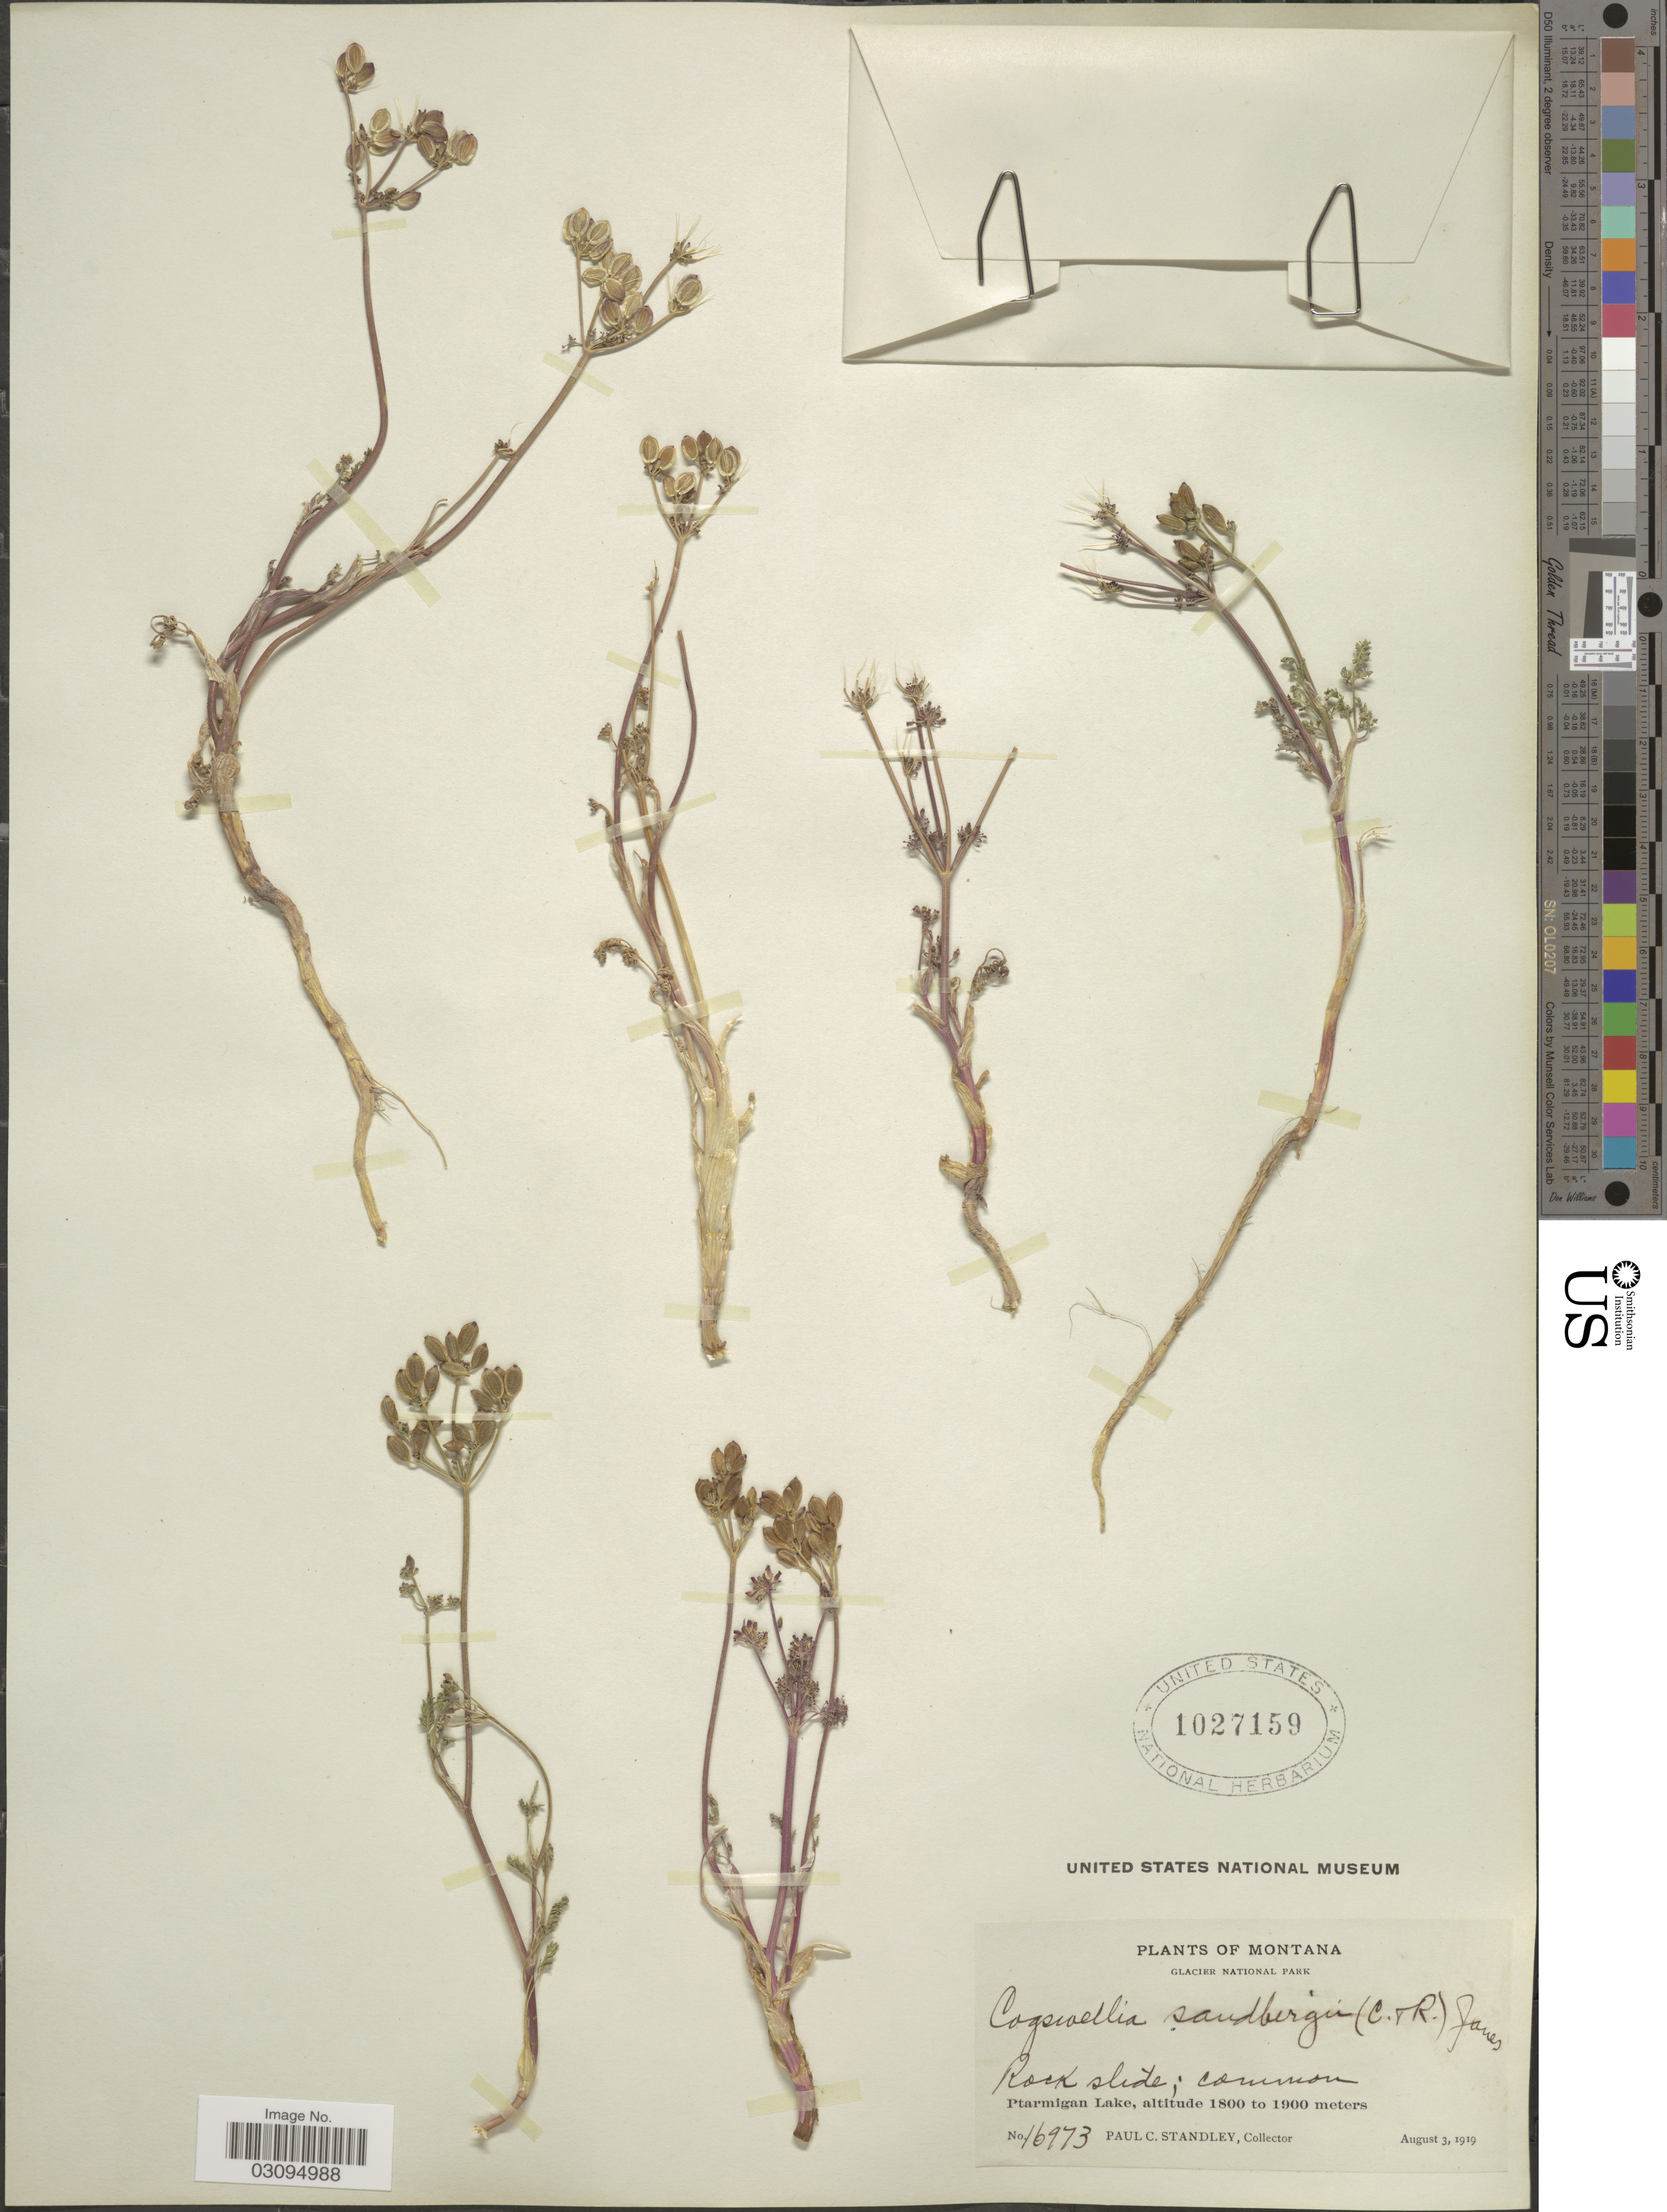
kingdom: Plantae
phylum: Tracheophyta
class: Magnoliopsida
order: Apiales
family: Apiaceae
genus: Lomatium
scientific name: Lomatium sandbergii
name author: (J.M. Coult. & Rose) J.M. Coult. & Rose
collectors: P. C. Standley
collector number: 16973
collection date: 1919-08-03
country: United States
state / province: Montana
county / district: Glacier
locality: Glacier National Park, Ptarmigan Lake.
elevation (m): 1800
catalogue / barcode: US 1027159